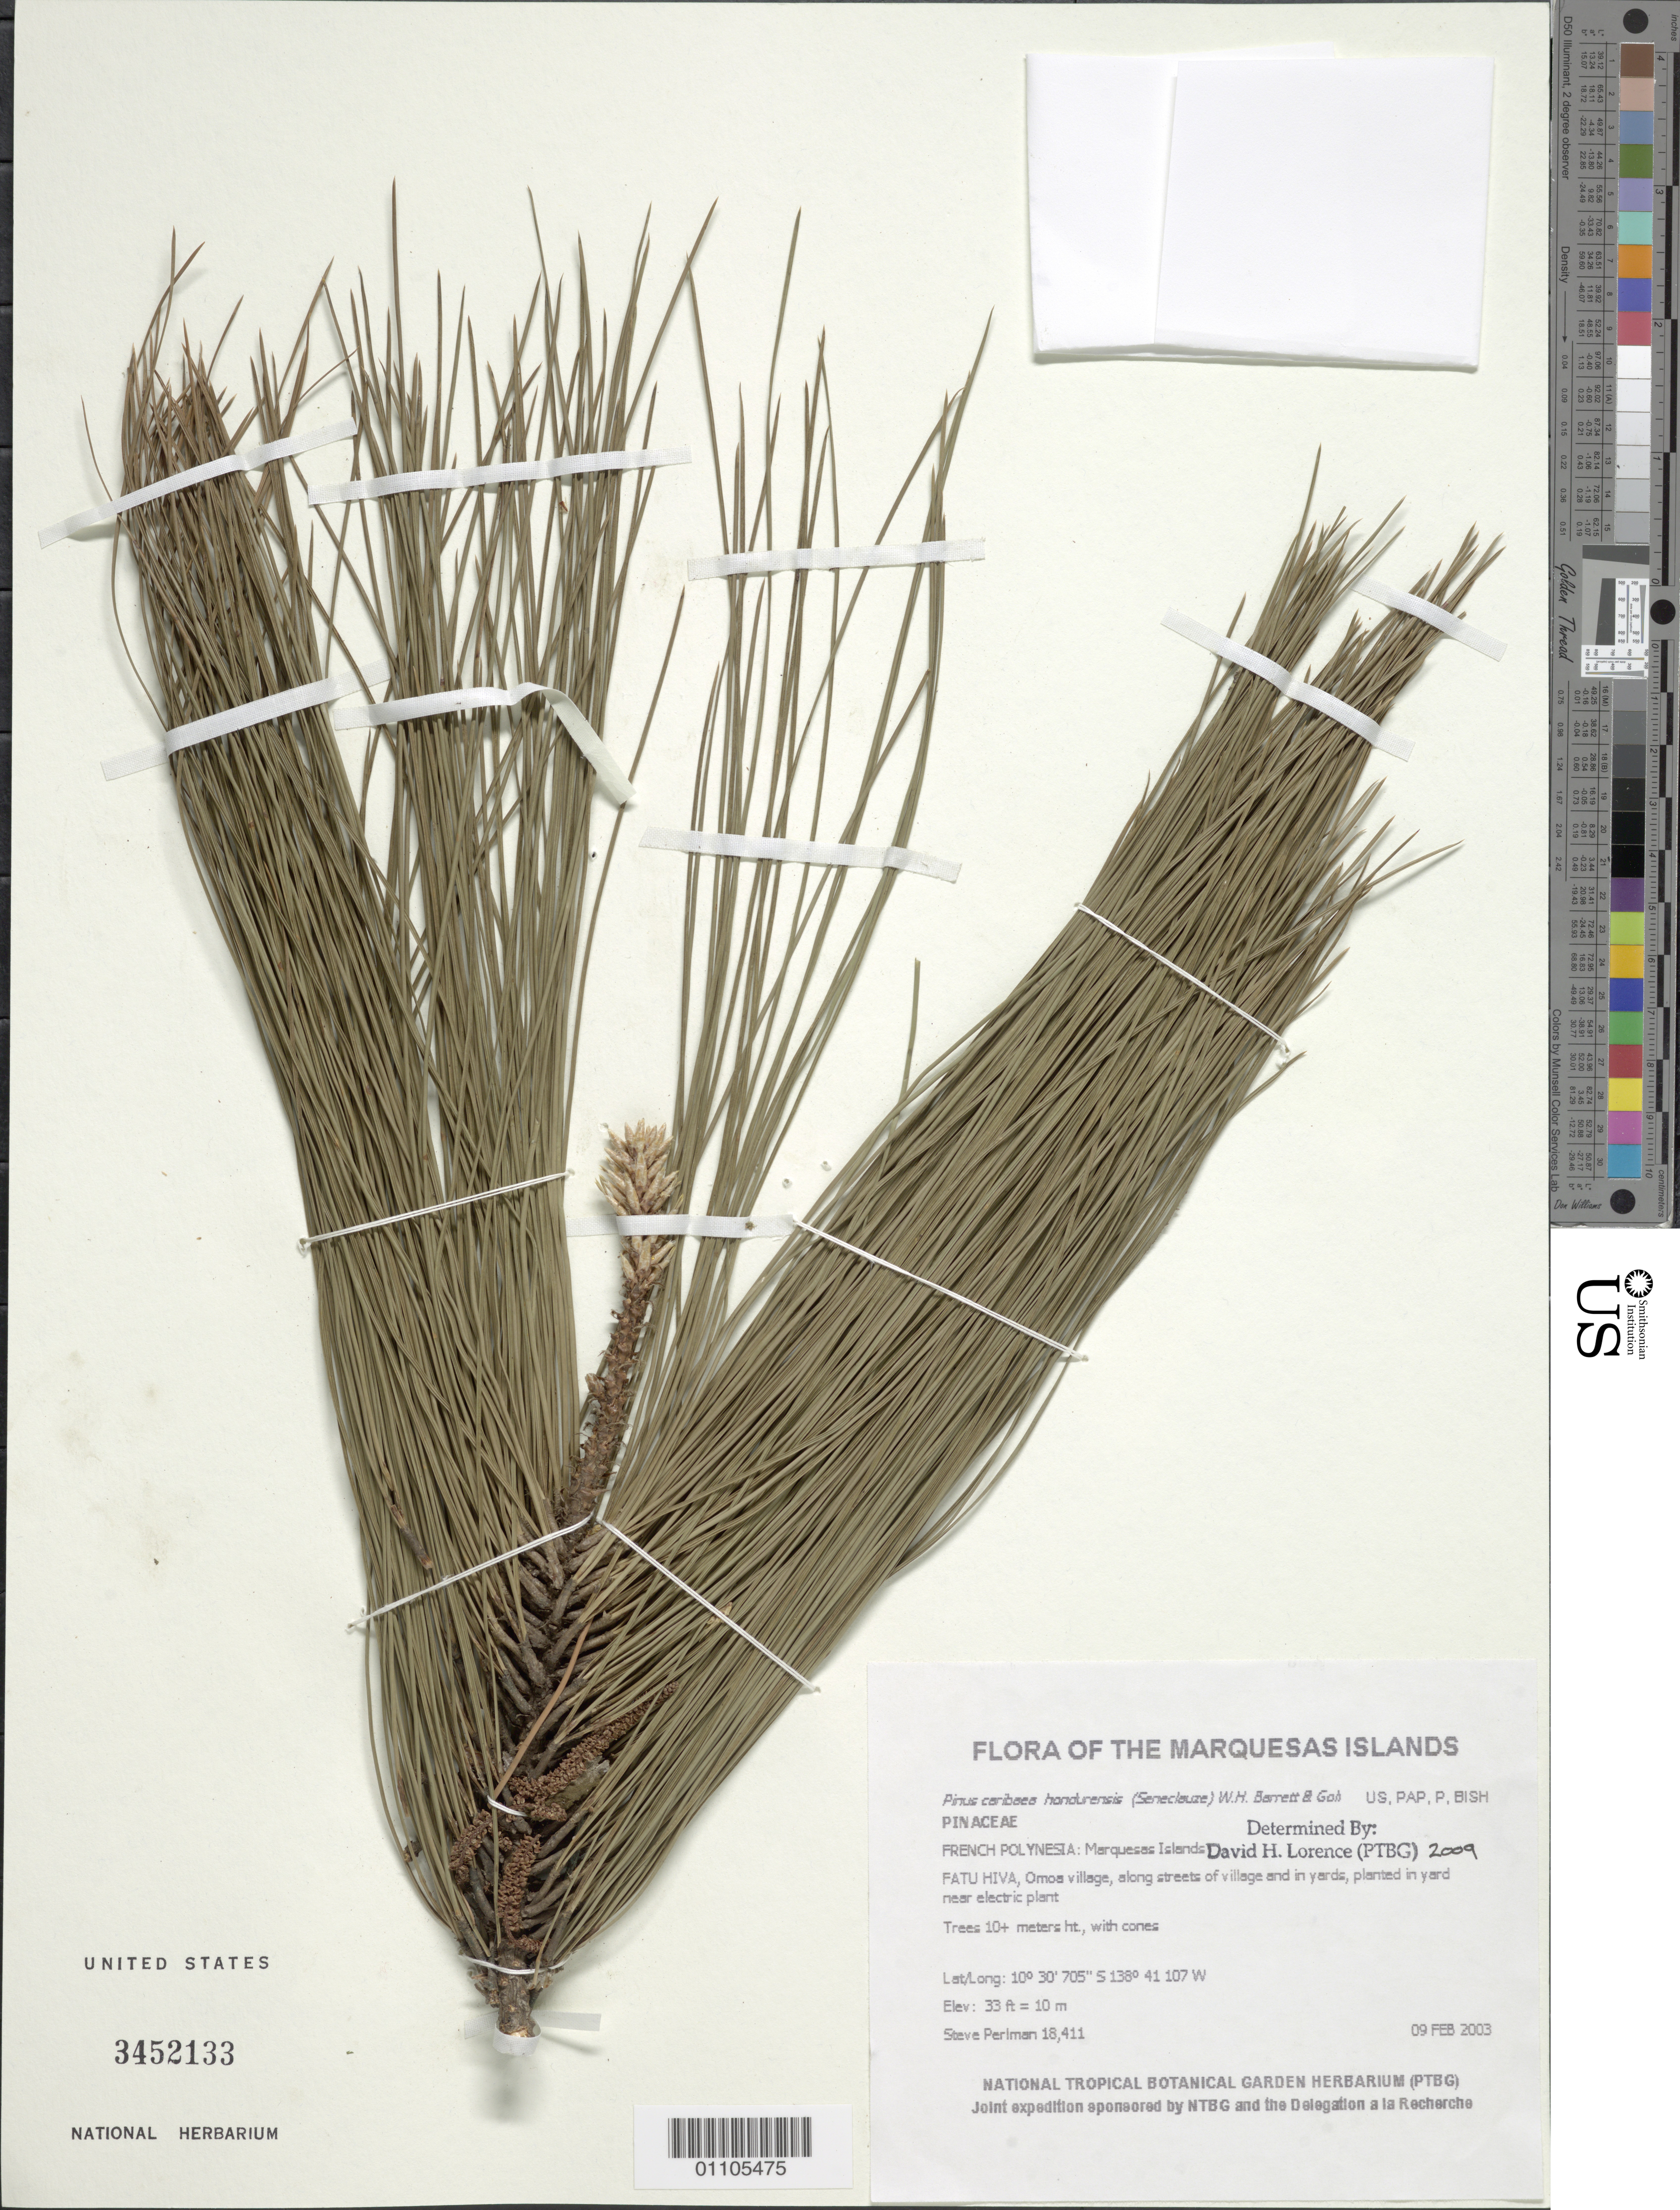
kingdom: Plantae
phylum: Tracheophyta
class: Pinopsida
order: Pinales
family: Pinaceae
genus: Pinus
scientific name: Pinus caribaea var. hondurensis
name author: (Sénécl.) W.H.G. Barrett & Golfari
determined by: Lorence, David H., (PTBG), National Tropical Botanical Garden (UNITED STATES)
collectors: S. P. Perlman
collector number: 18411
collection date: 2003-02-09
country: French Polynesia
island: Fatu Hiva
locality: Omoa village, along streets of village and in yards, planted in yard near electric plant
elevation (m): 10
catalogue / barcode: US 3452133